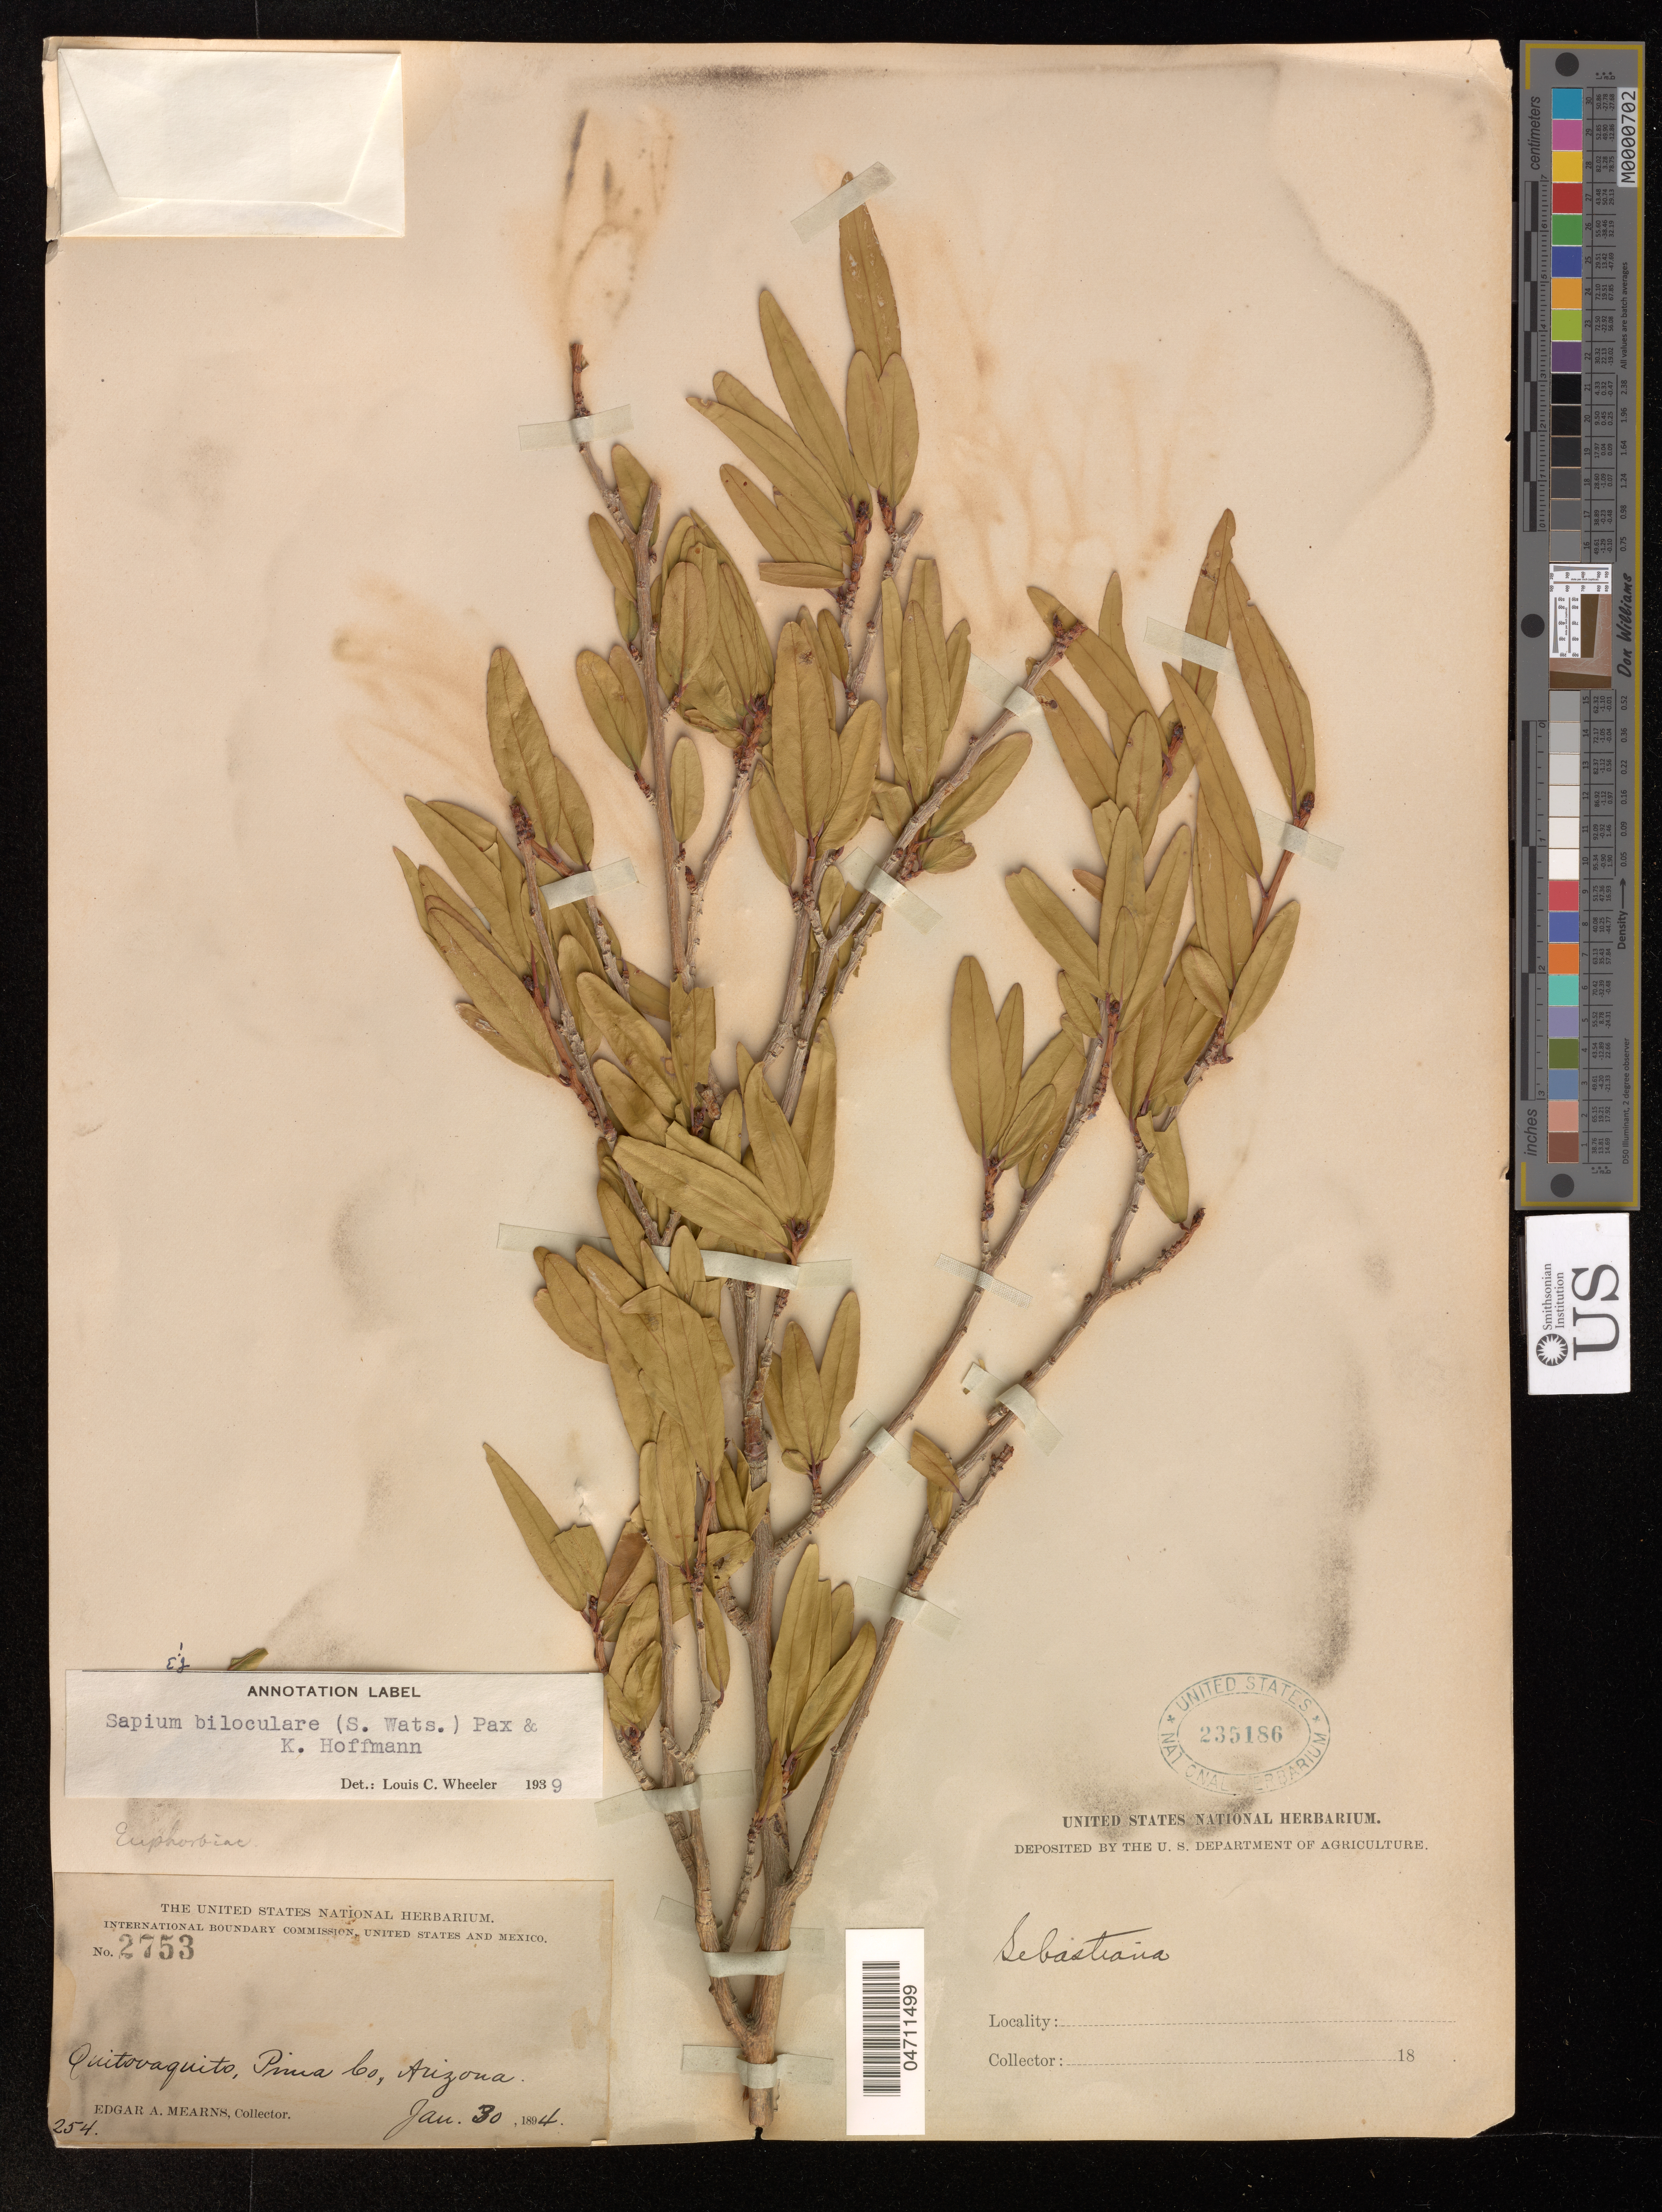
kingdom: Plantae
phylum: Tracheophyta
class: Magnoliopsida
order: Malpighiales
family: Euphorbiaceae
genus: Sapium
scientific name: Sapium biloculare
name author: (S. Watson) Pax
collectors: E. A. Mearns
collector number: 2753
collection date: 1894-01-30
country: United States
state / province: Arizona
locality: Quitobaquito Springs.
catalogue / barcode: US 235186